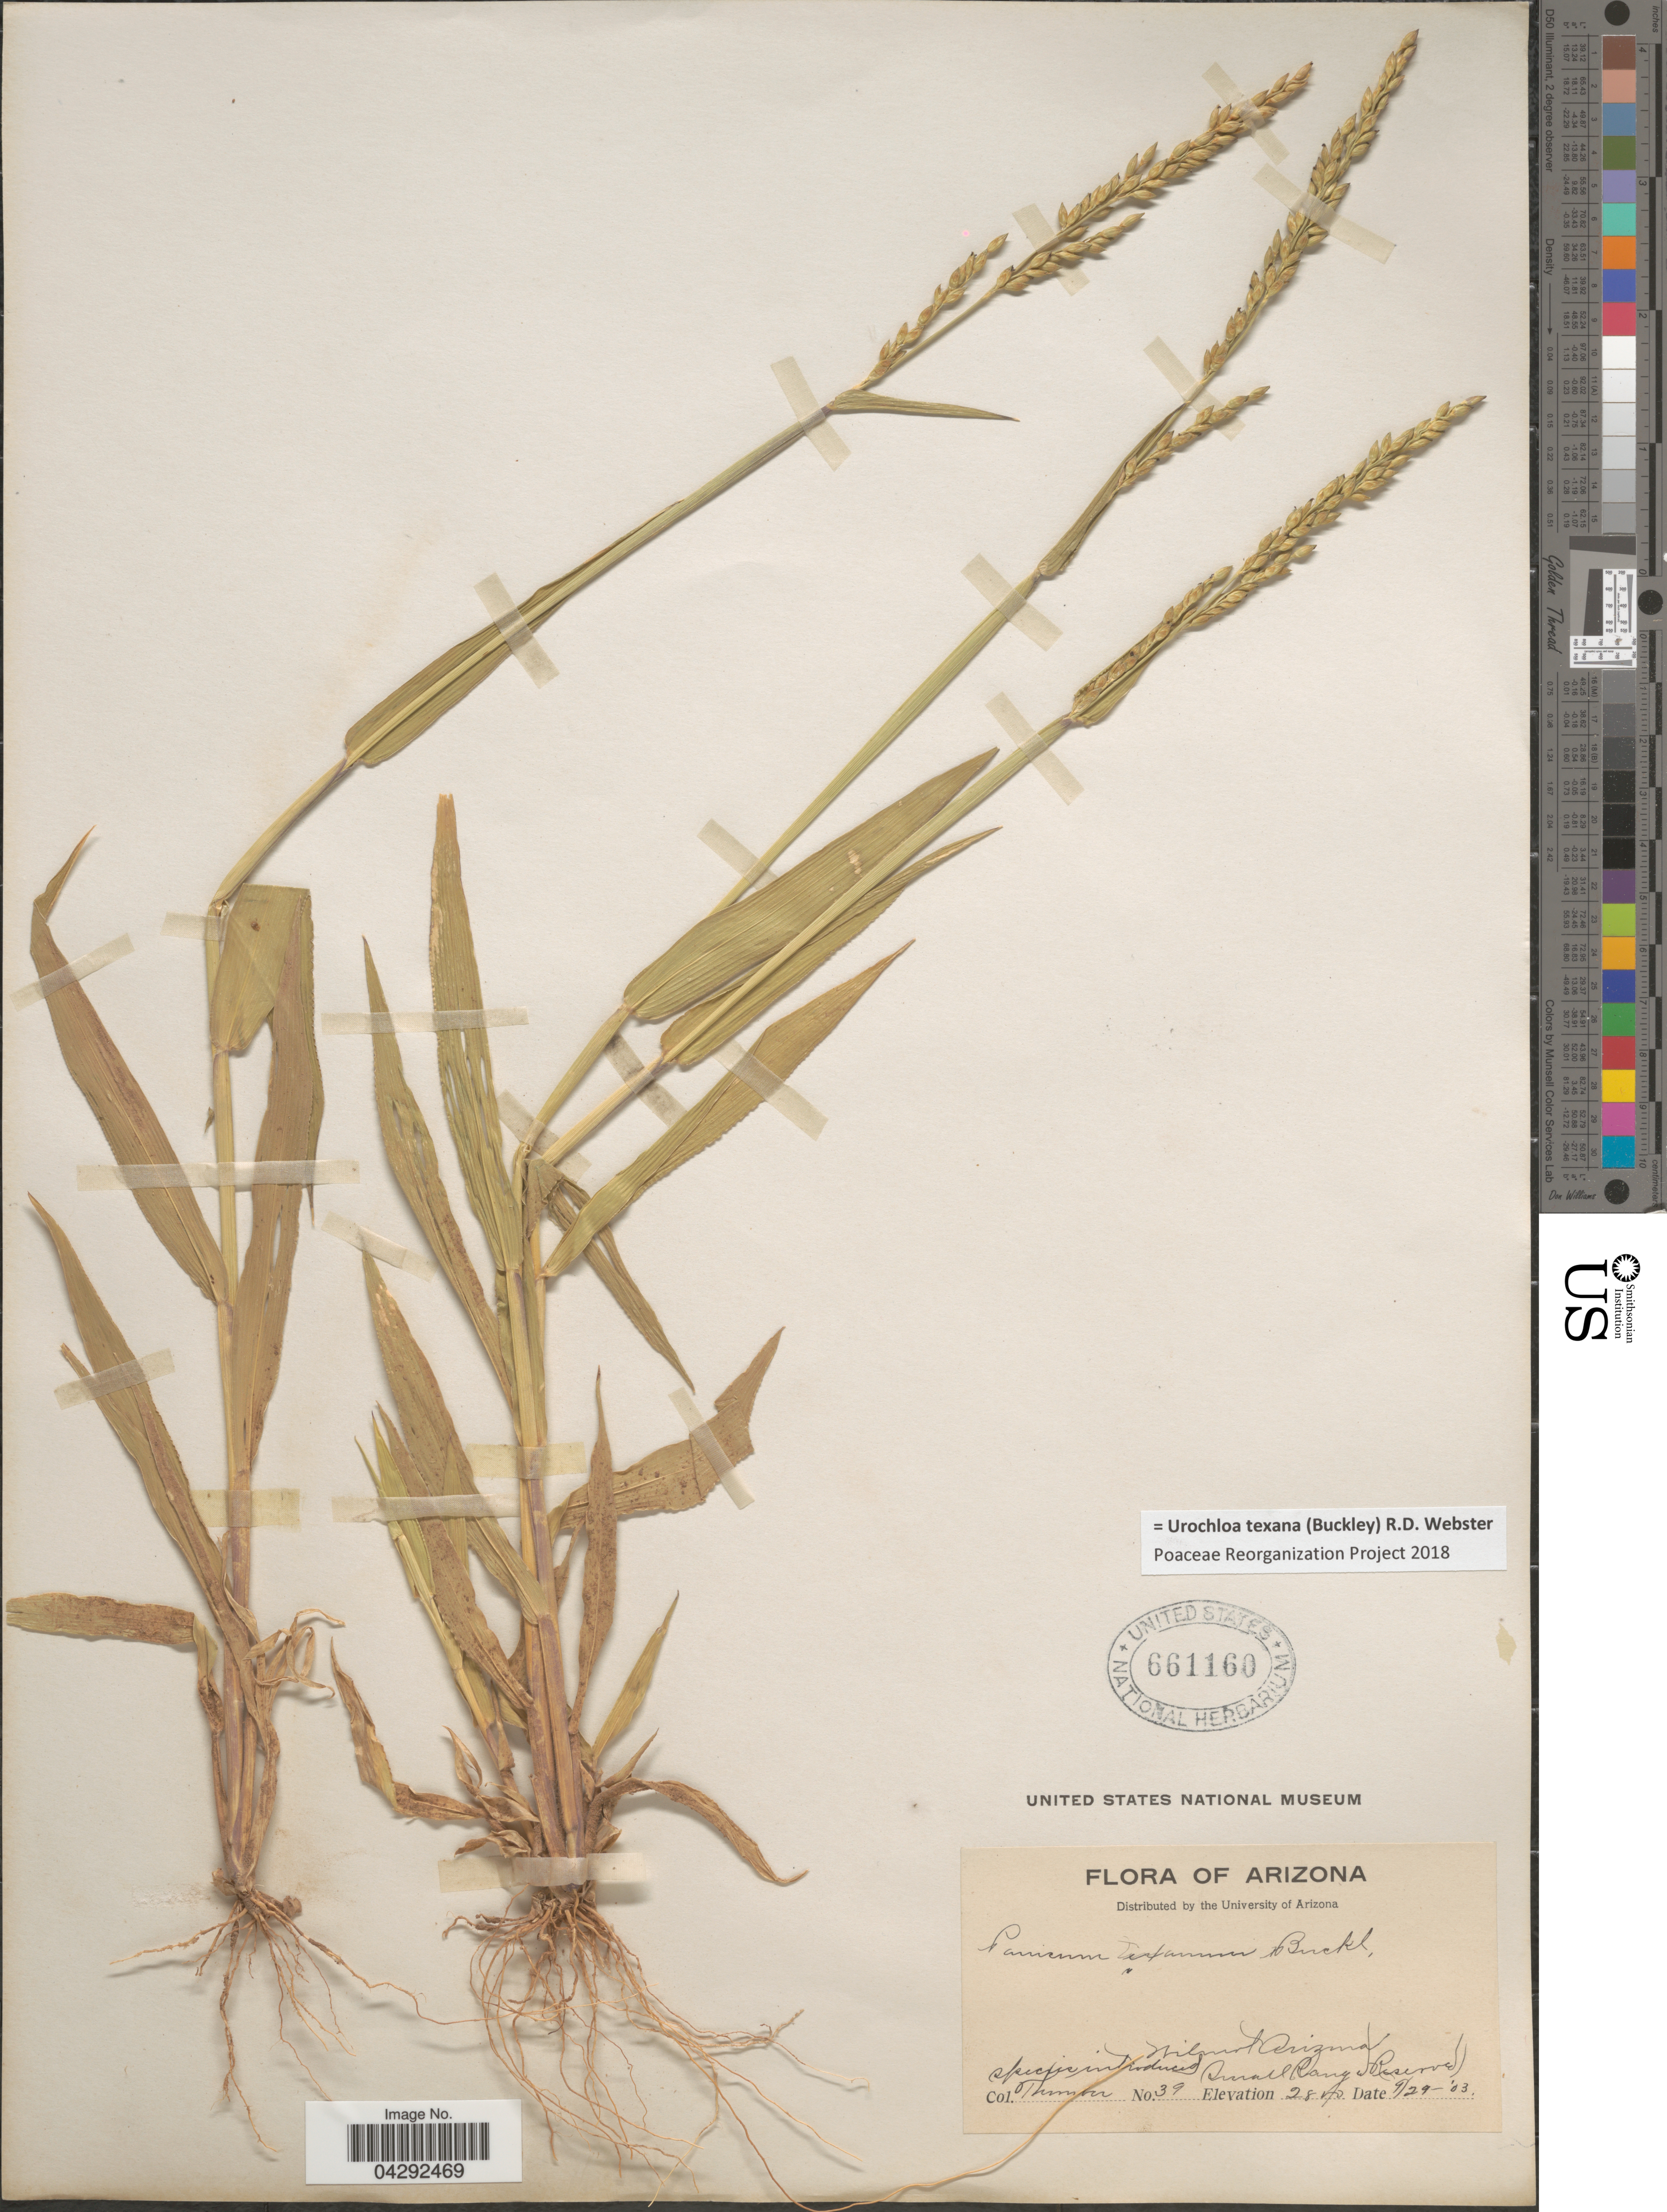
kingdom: Plantae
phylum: Tracheophyta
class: Liliopsida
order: Poales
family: Poaceae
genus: Urochloa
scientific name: Urochloa texana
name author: (Buckley) R.D. Webster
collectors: -. Thornber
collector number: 39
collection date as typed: Transcribed d/m/y: 29/9/3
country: United States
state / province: Arizona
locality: Wilmot. Small Range Reserve.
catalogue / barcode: US 661160